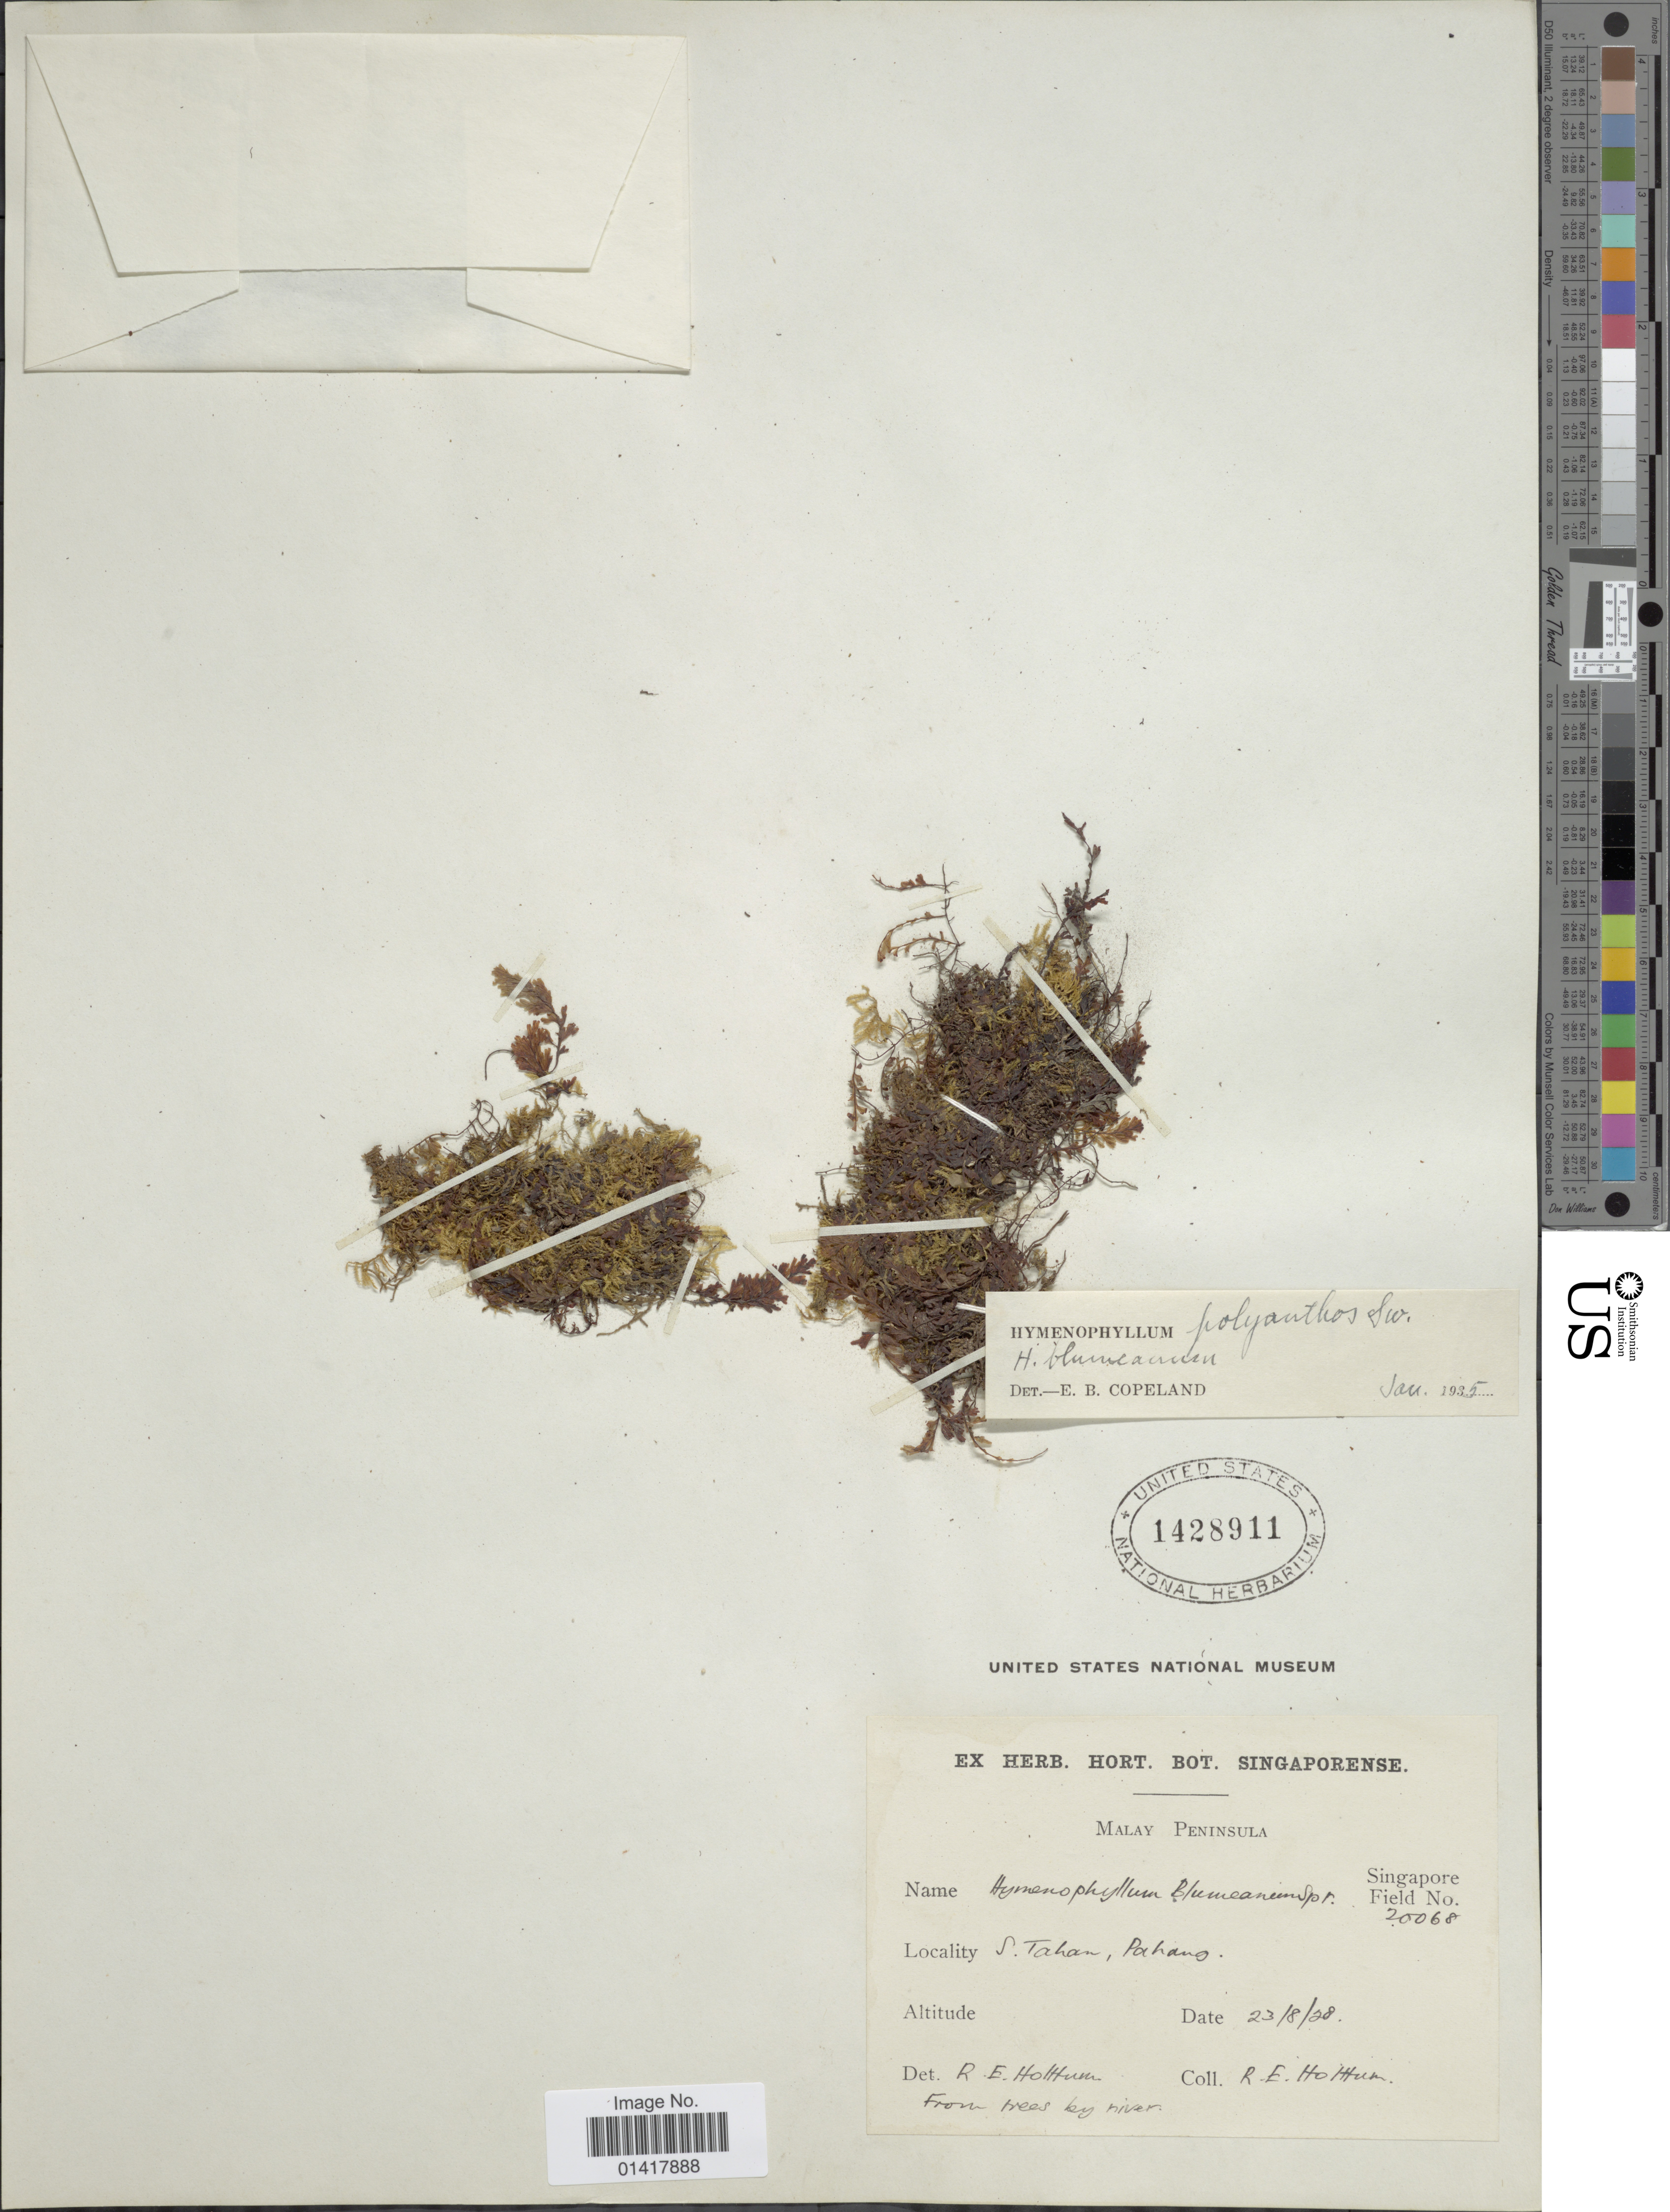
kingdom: Plantae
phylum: Tracheophyta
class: Polypodiopsida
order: Hymenophyllales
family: Hymenophyllaceae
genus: Hymenophyllum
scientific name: Hymenophyllum polyanthos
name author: (Sw.) Sw.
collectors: R. E. Holttum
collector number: Singapore Field 20068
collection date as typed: Transcribed d/m/y: 23/8/28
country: Malaysia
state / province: Pahang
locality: Malay Peninsula. S. Tahan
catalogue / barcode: US 1428911